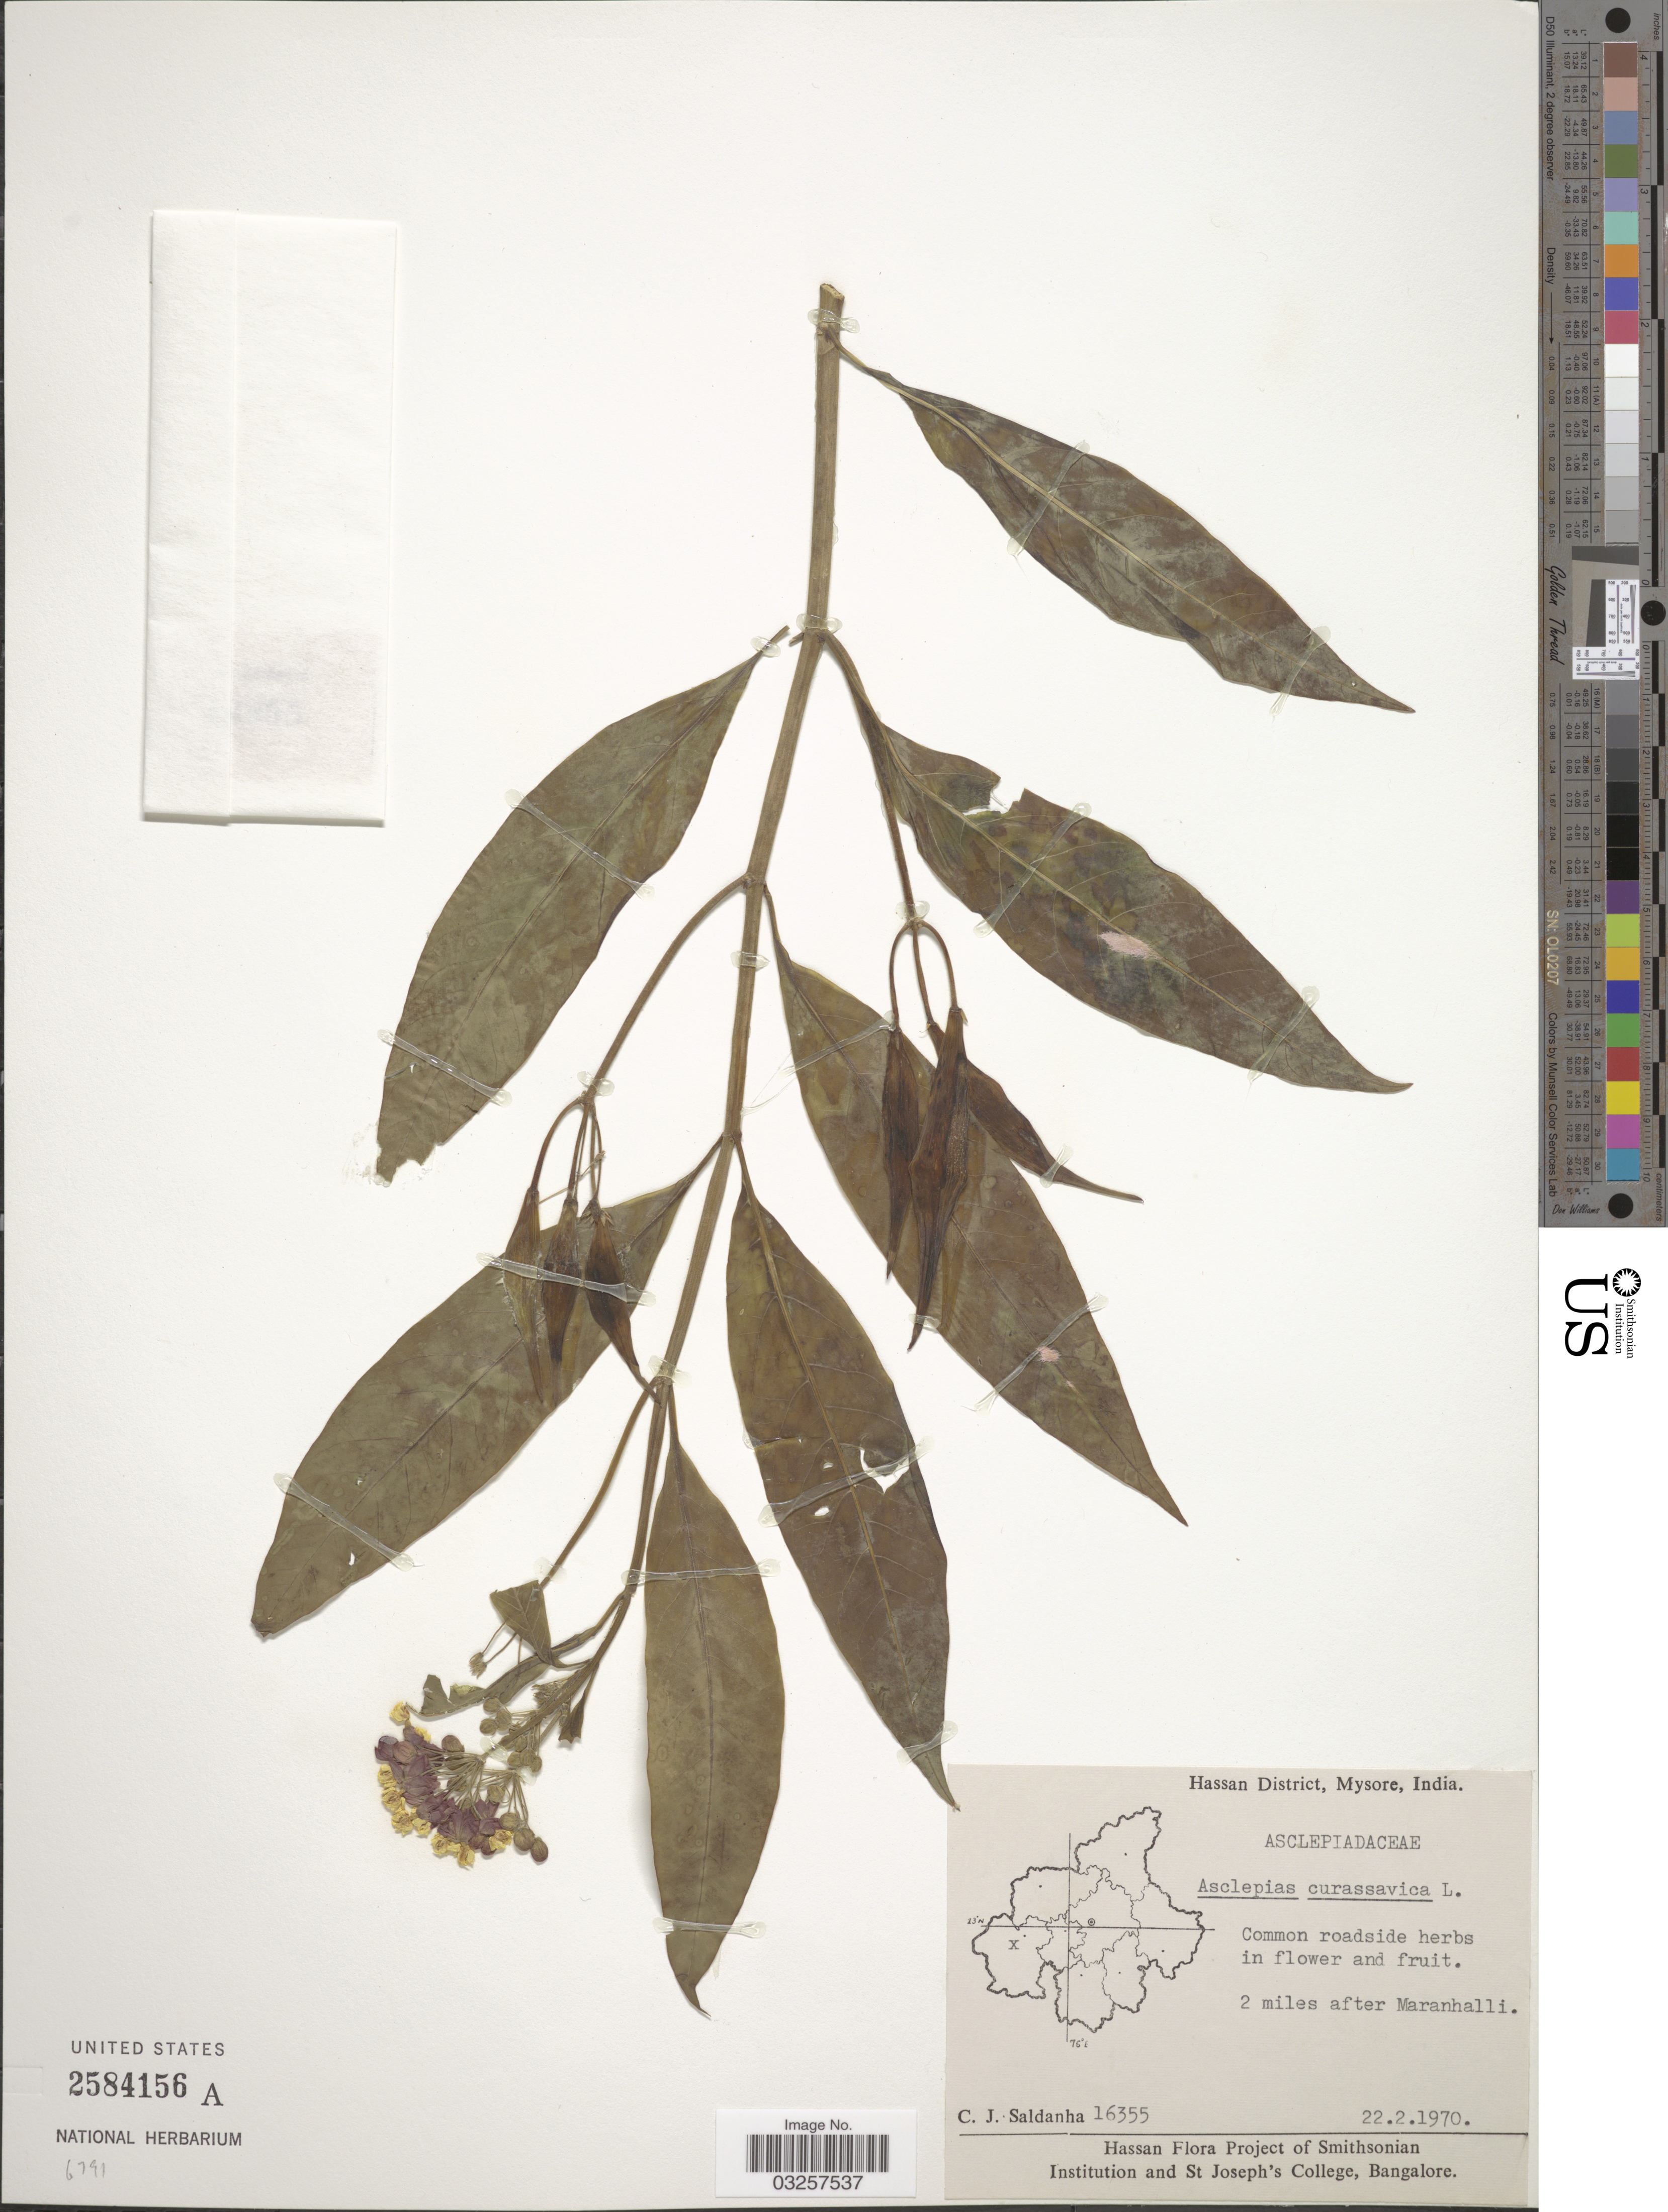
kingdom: Plantae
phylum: Tracheophyta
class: Magnoliopsida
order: Gentianales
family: Apocynaceae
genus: Asclepias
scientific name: Asclepias curassavica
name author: L.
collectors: C. J. Saldanha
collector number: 16355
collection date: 1970-02-22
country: India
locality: Hassan District, Mysore. 2 miles after Maranhalli.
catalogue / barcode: US 2584156A